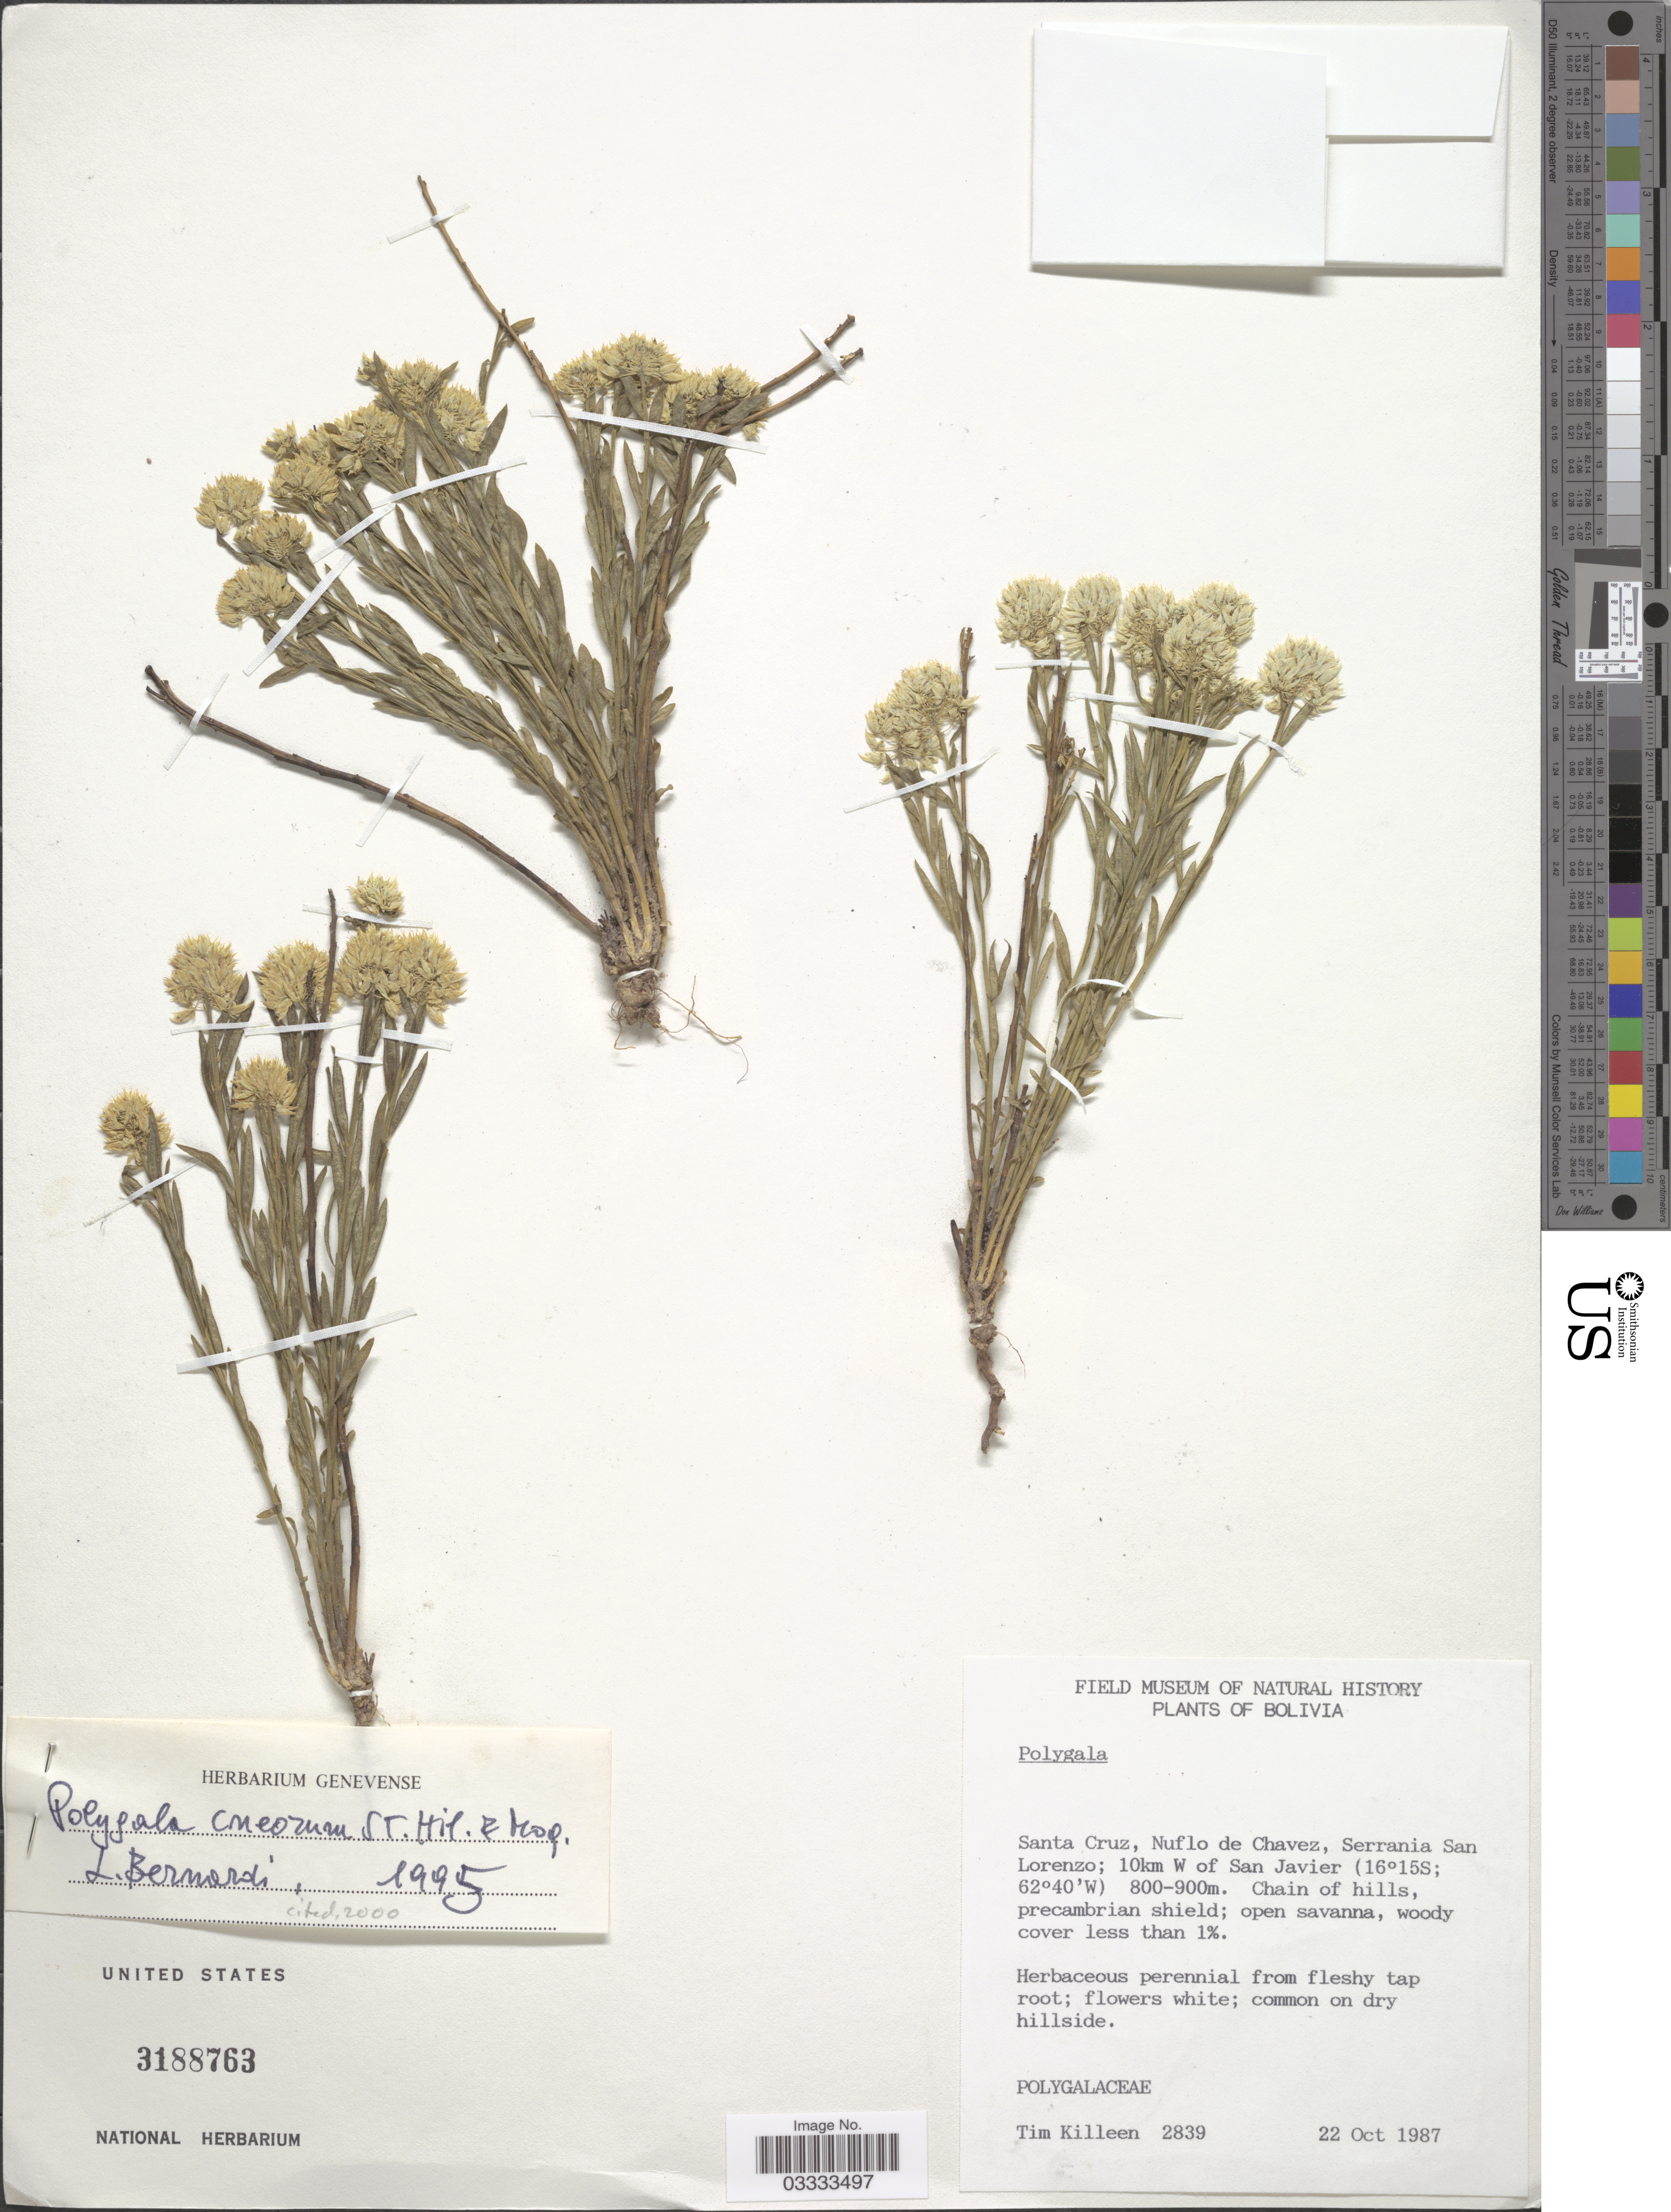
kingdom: Plantae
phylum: Tracheophyta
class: Magnoliopsida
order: Fabales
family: Polygalaceae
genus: Polygala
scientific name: Polygala cneorum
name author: A. St.-Hil. & Moq.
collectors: T. J. Killeen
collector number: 2839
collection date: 1987-10-22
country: Bolivia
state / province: Santa Cruz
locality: Nuflo de Chavez, Serrania San Lorenzo; 10km W of San Javier.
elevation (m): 800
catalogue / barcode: US 3188763